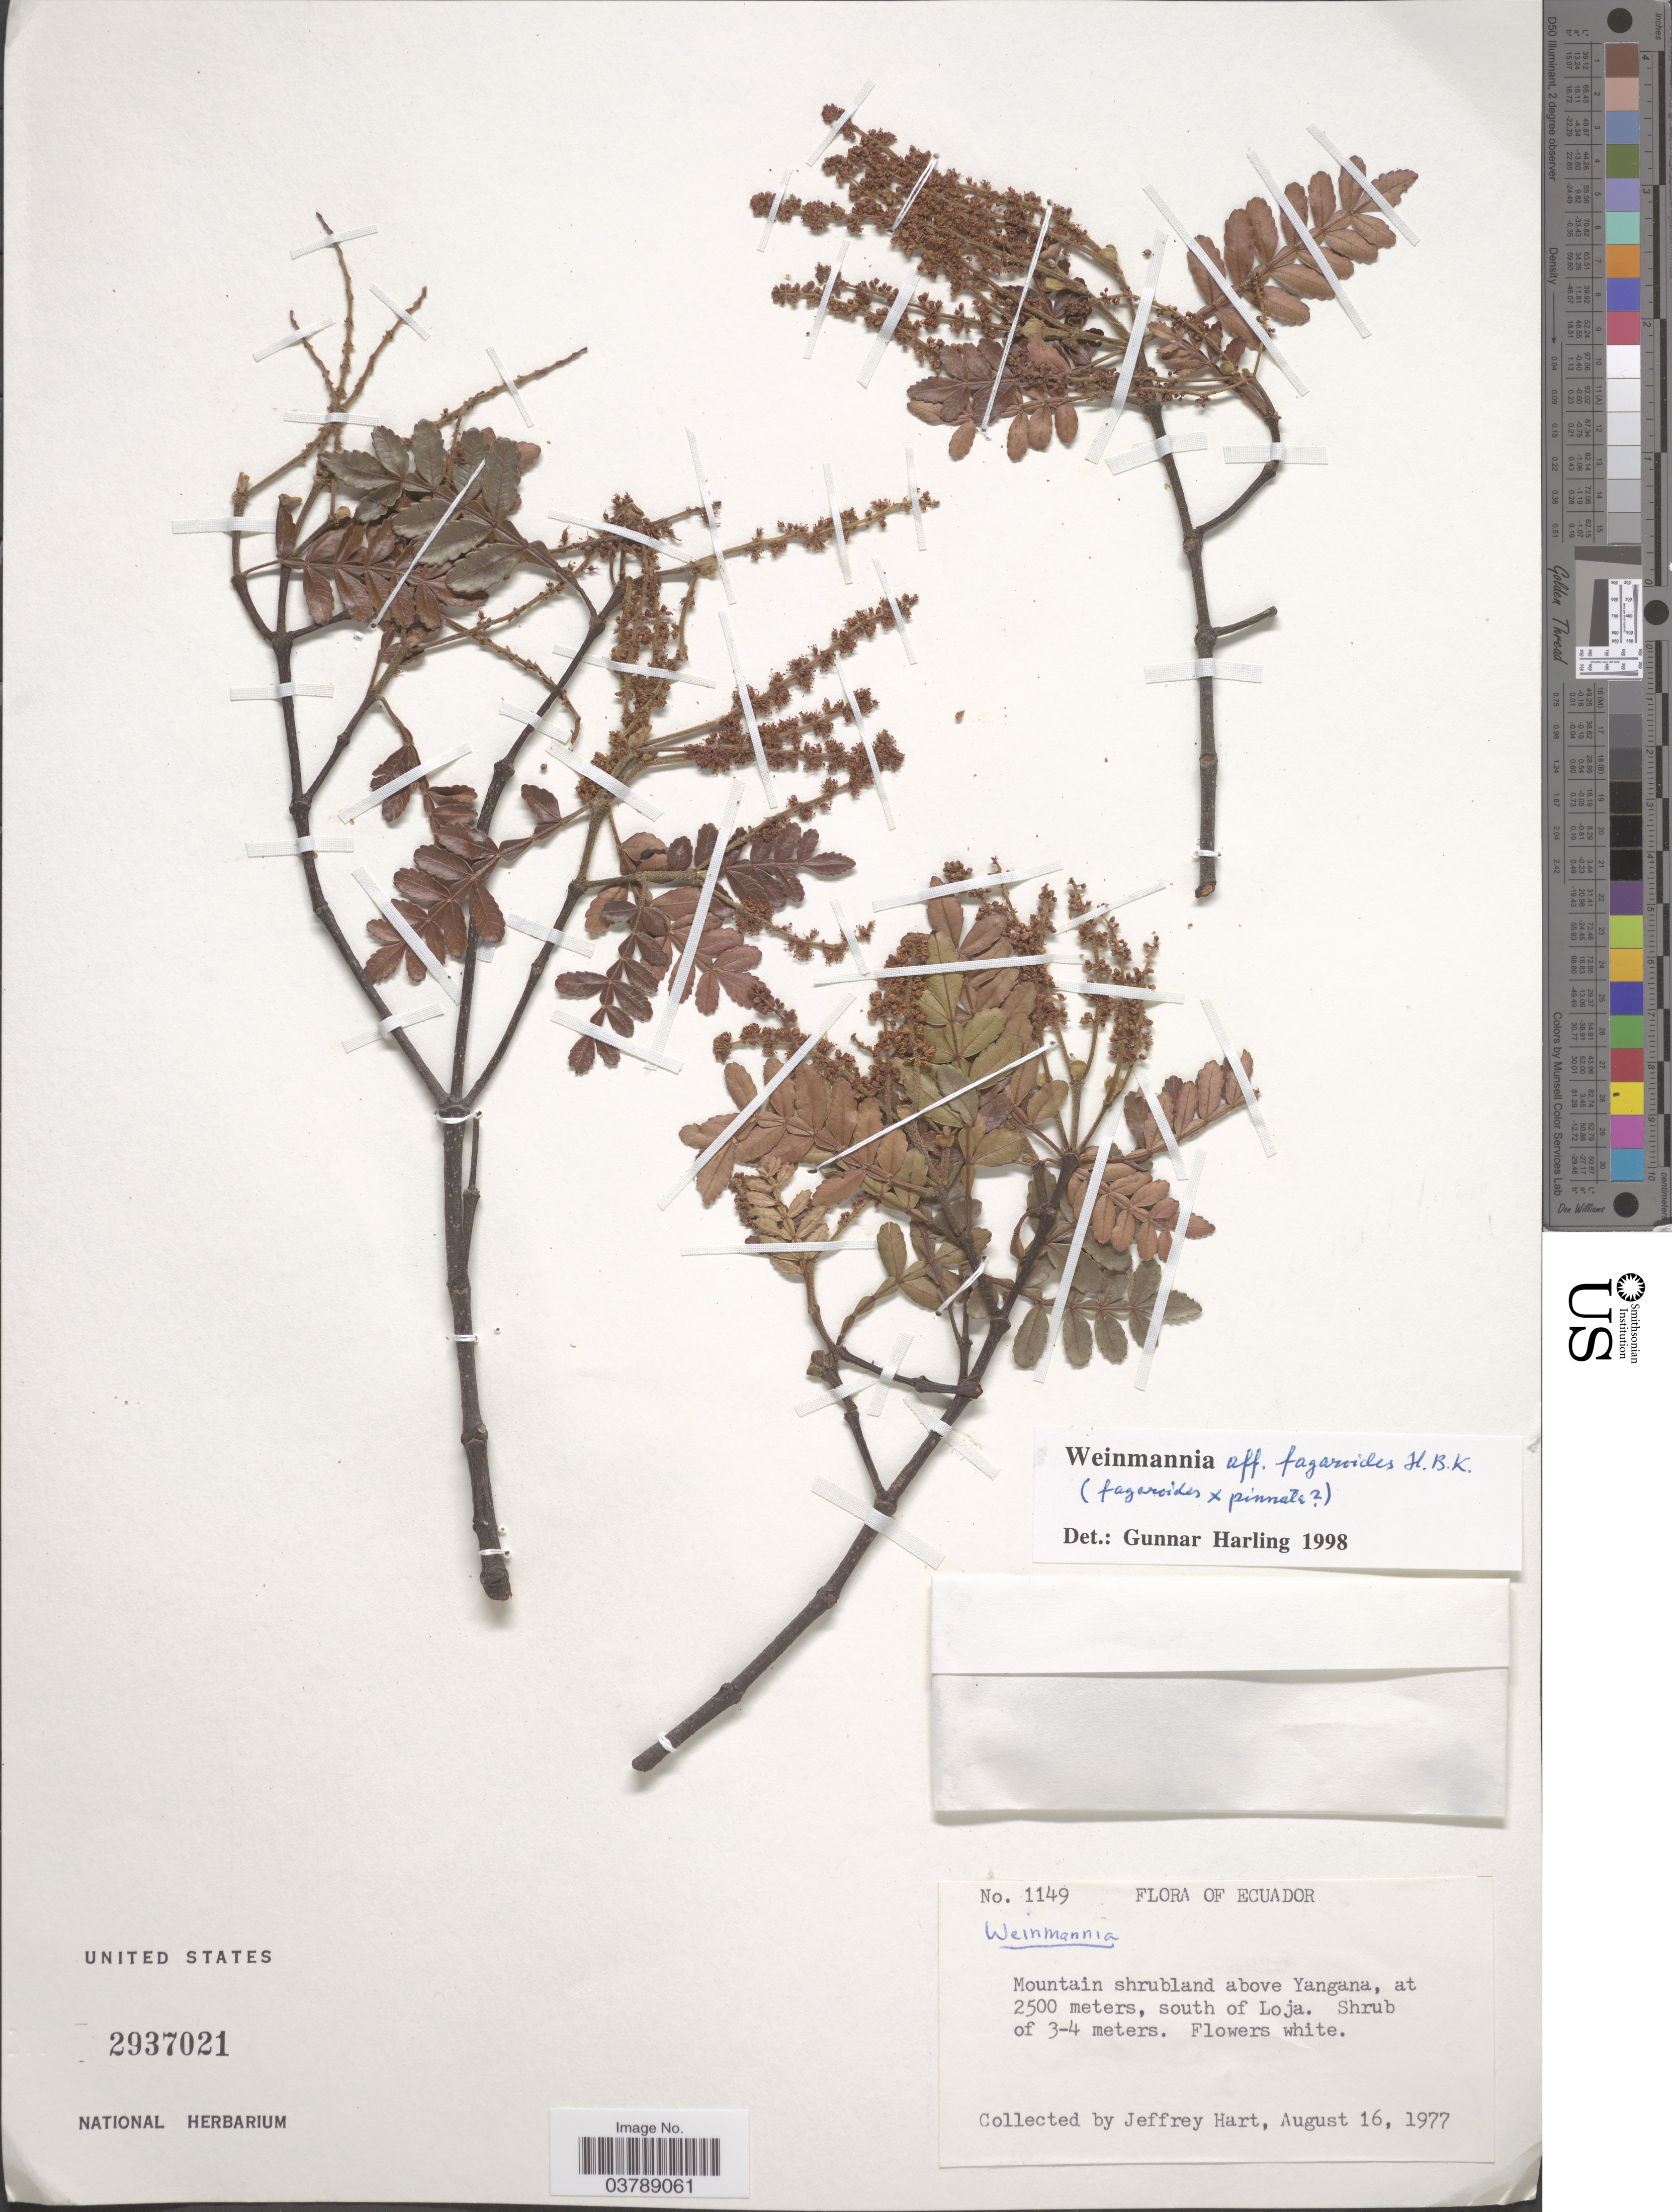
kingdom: Plantae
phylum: Tracheophyta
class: Magnoliopsida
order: Oxalidales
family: Cunoniaceae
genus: Weinmannia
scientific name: Weinmannia fagaroides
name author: Kunth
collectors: J. A. Hart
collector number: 1149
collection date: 1977-08-16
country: Ecuador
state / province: Loja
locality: Mountain shrubland above Yangana, south of Loja.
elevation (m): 2500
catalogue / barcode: US 2937021